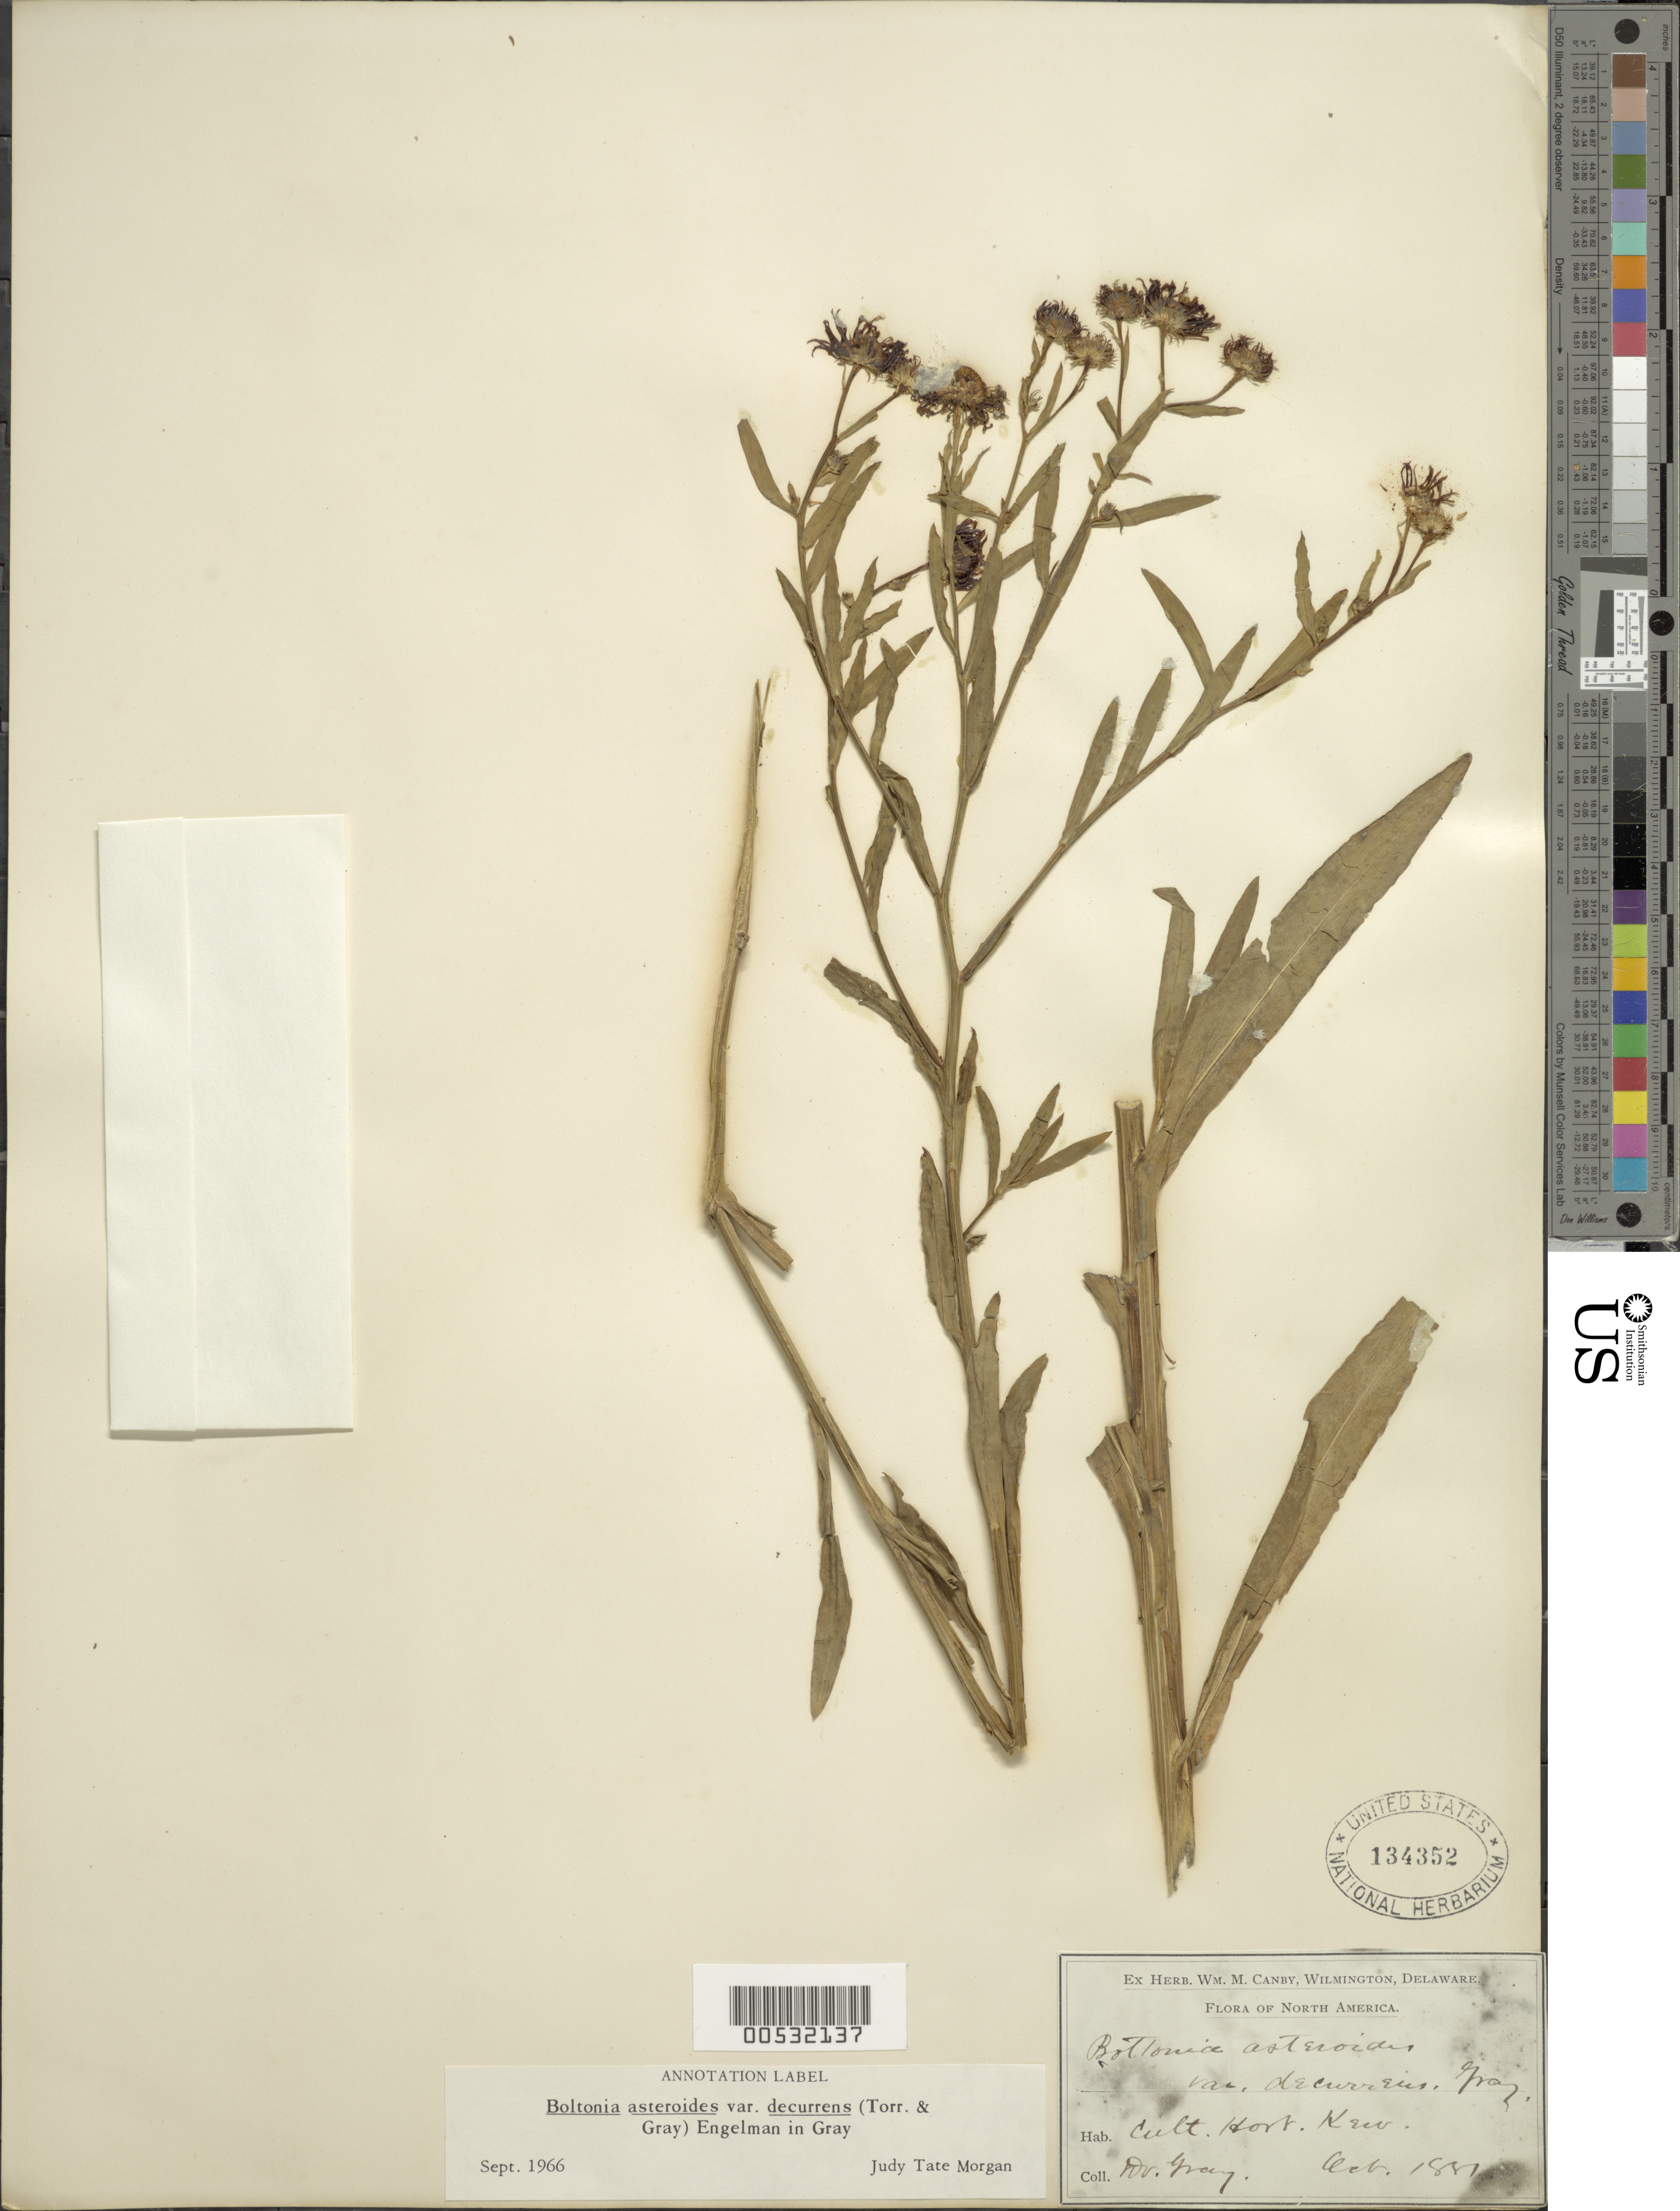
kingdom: Plantae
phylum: Tracheophyta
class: Magnoliopsida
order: Asterales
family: Asteraceae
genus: Boltonia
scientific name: Boltonia asteroides var. decurrens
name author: (Torr. & A. Gray) Engelm. in A. Gray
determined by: Morgan, J.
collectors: -- Gray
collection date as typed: Oct 1881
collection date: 1881-10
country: United States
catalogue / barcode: US 134352